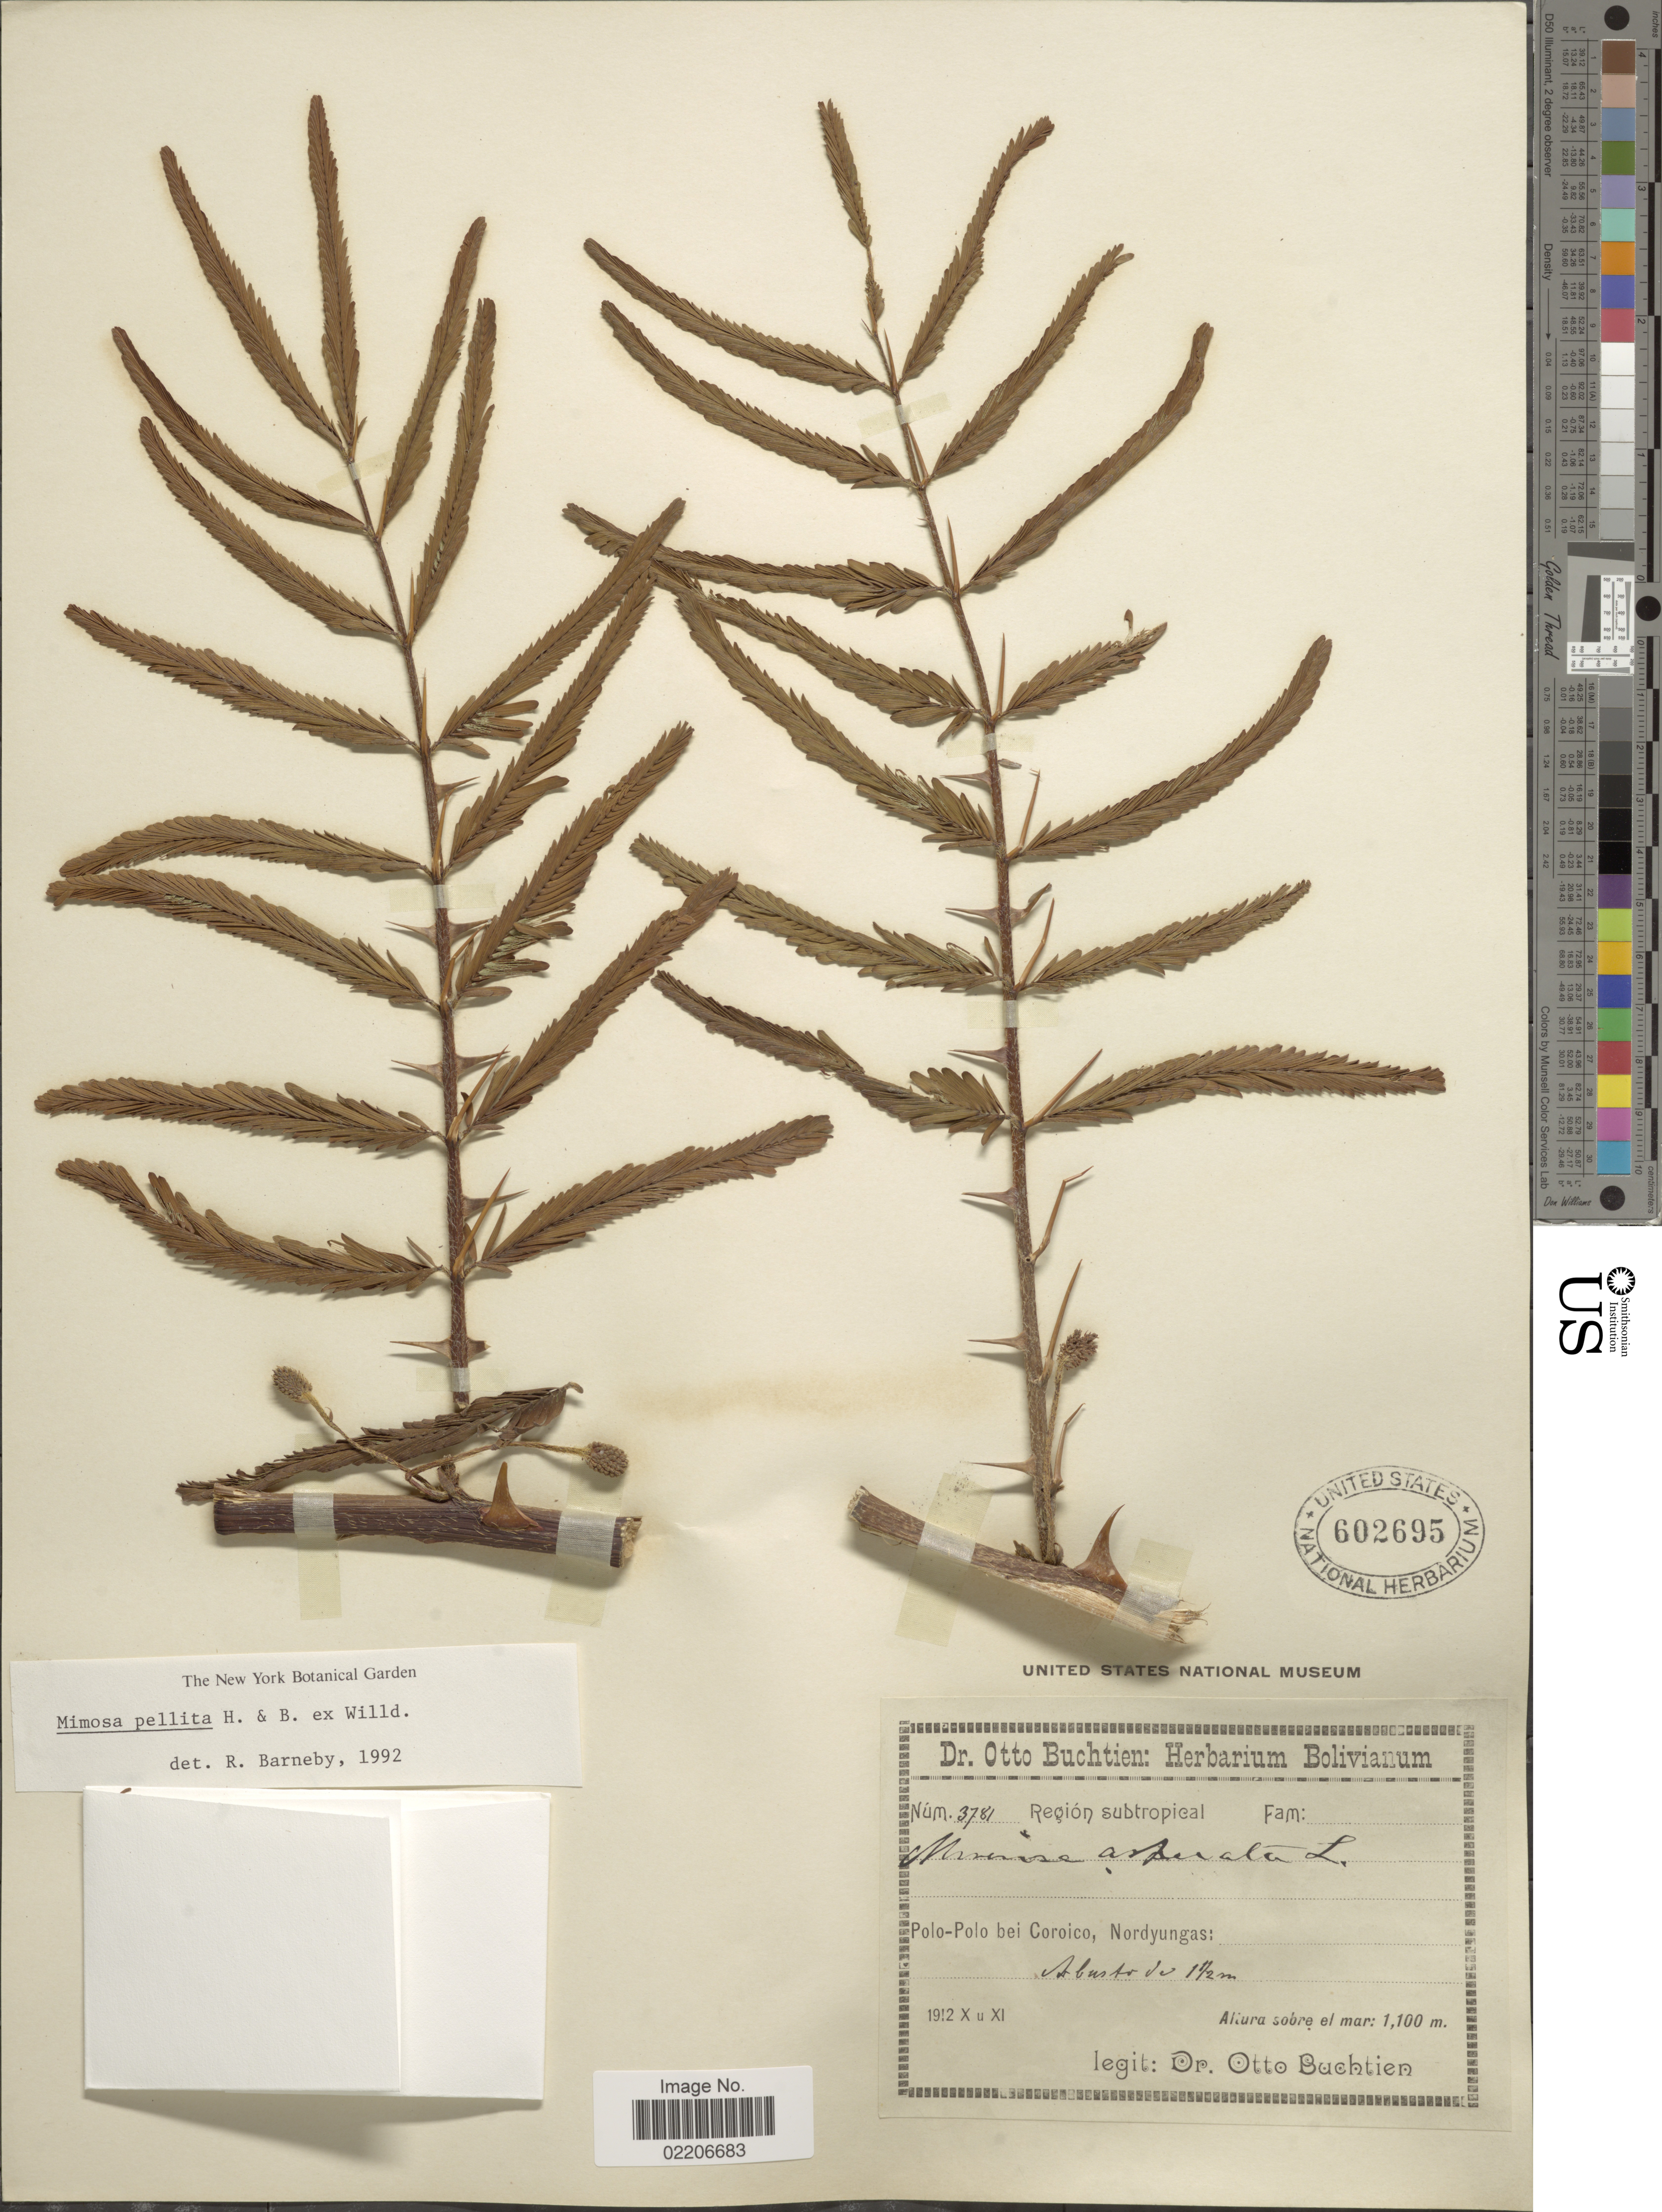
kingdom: Plantae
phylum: Tracheophyta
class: Magnoliopsida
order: Fabales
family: Fabaceae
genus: Mimosa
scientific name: Mimosa pellita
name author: Humb. & Bonpl. ex Willd.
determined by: Barneby, Rupert C., (NY)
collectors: O. Buchtien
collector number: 3781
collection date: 1912-10/1912-11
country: Bolivia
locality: Polo-Polo bei Coroico, Nordyungas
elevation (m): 1100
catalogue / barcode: US 602695